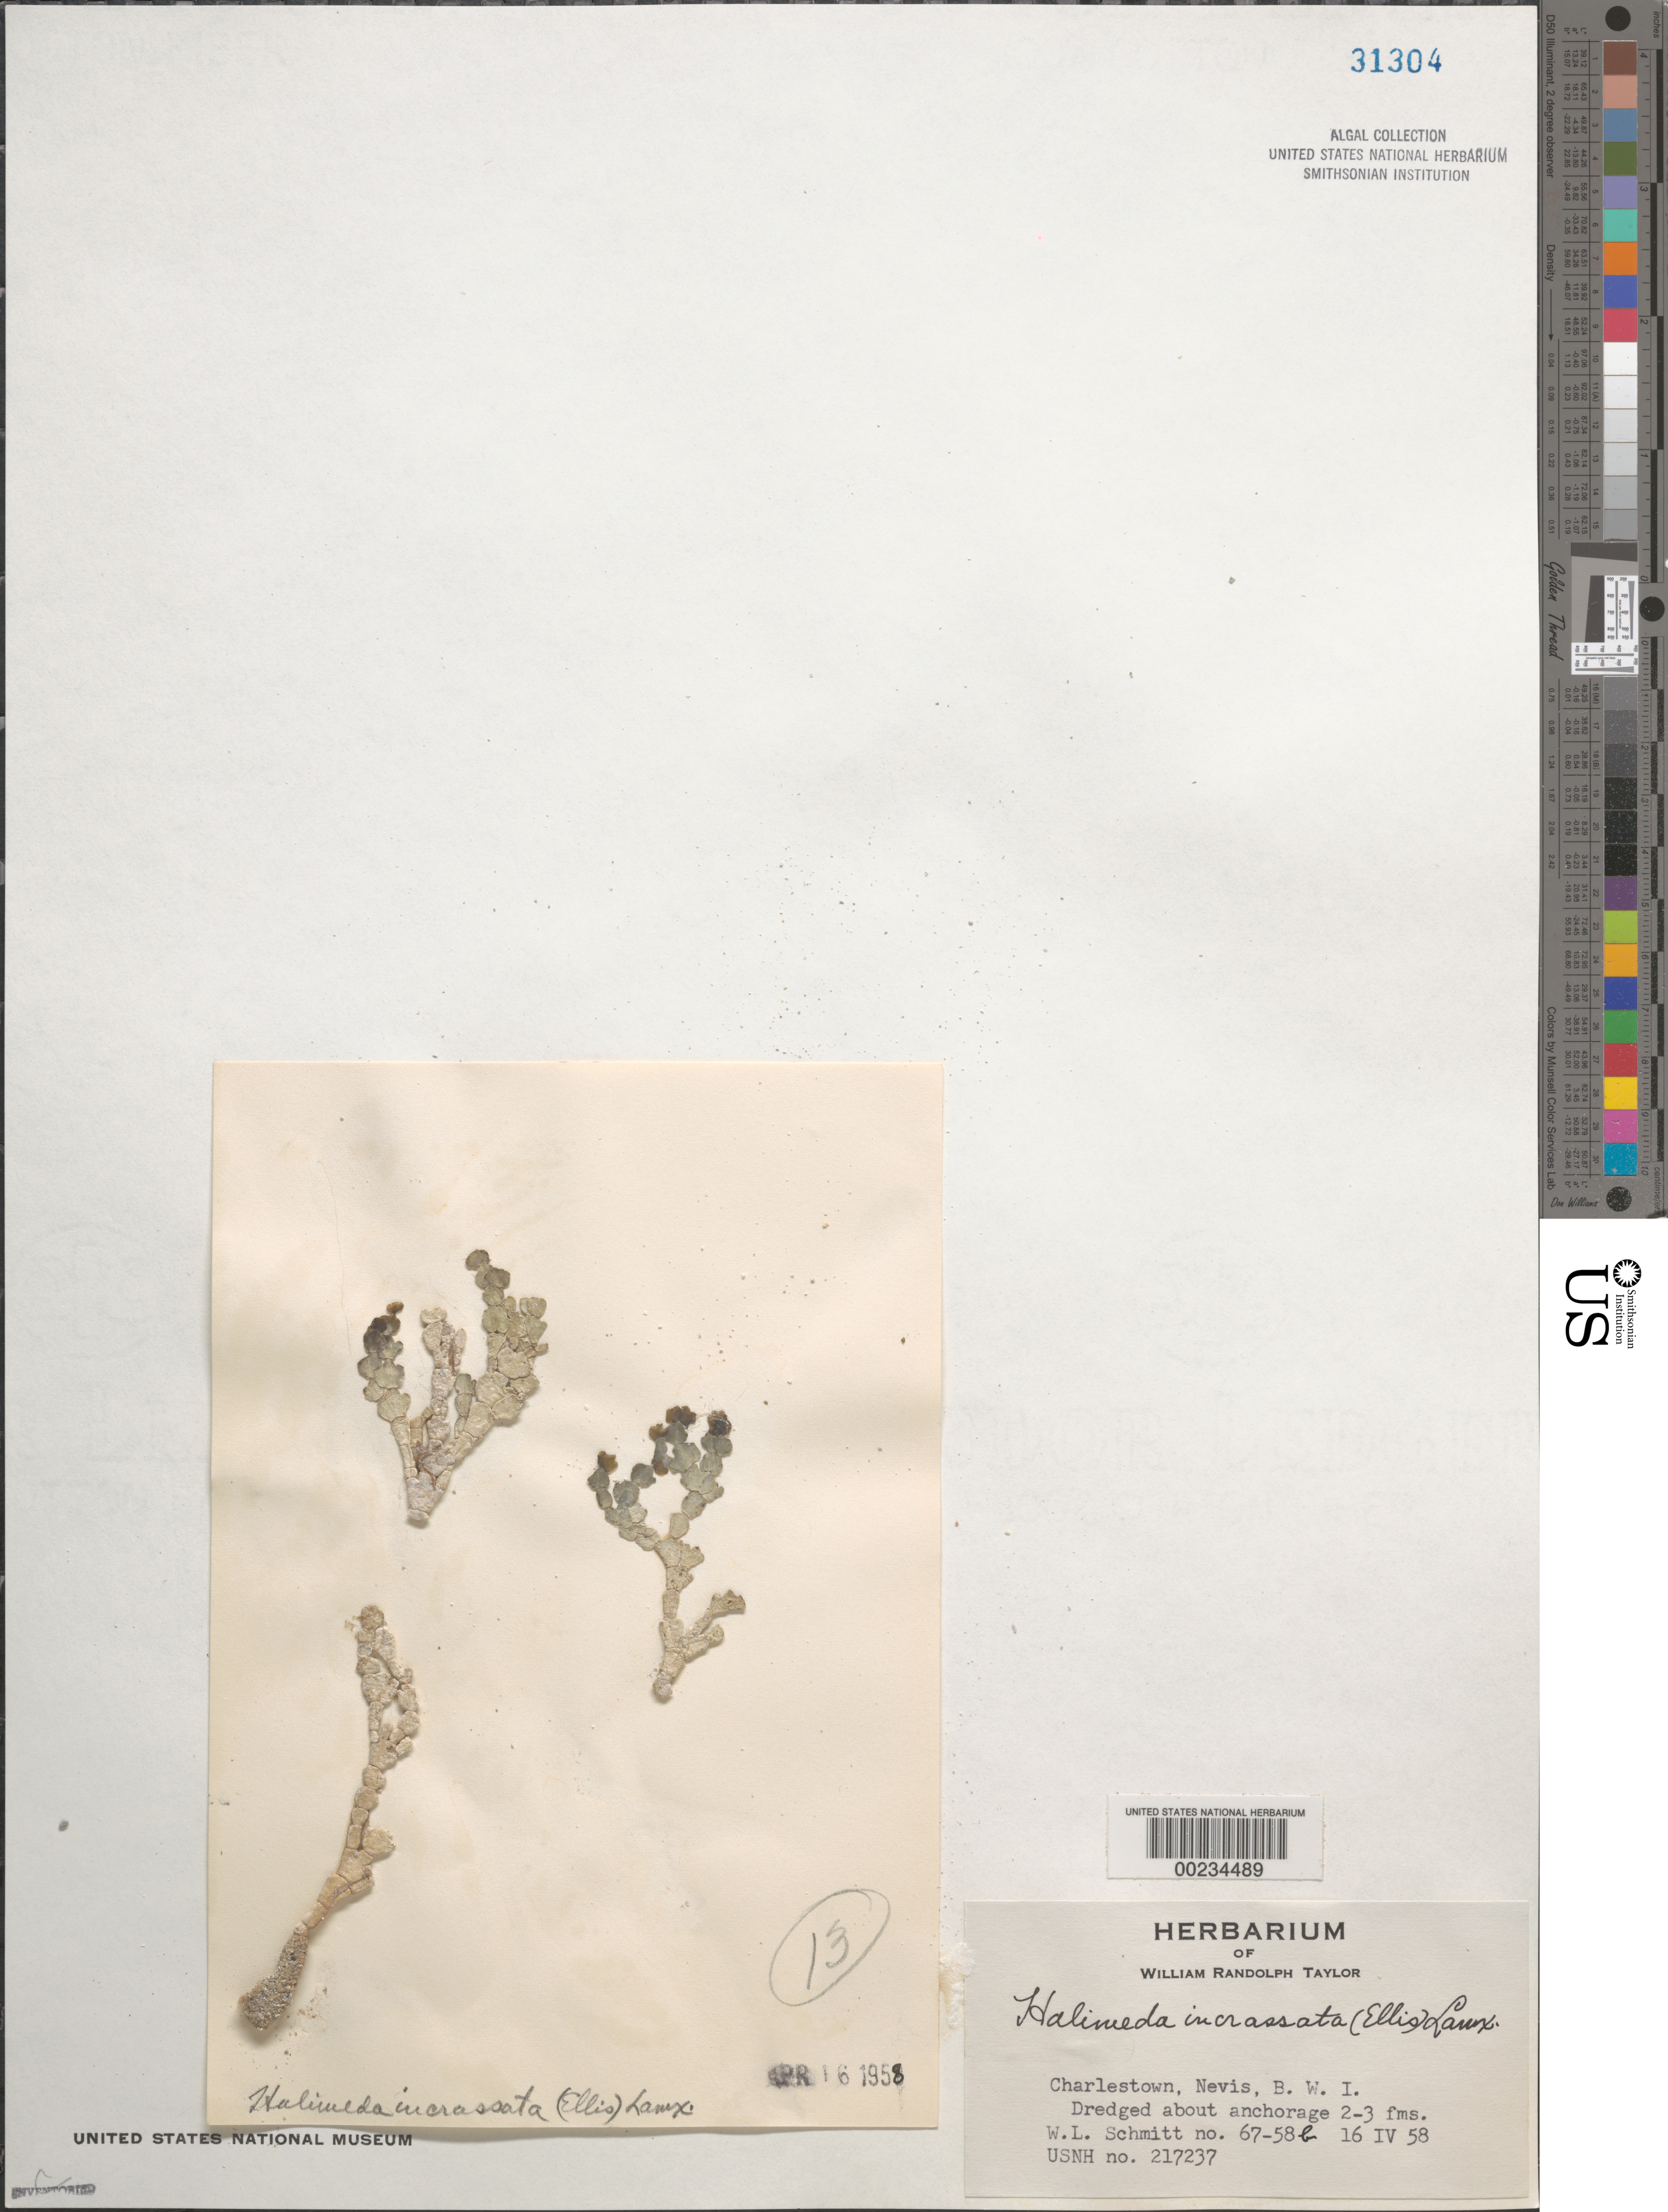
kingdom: Plantae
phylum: Chlorophyta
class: Ulvophyceae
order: Bryopsidales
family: Halimedaceae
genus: Halimeda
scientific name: Halimeda incrassata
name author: (J. Ellis) J.V.Lamouroux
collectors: W. L. Schmitt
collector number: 67-58b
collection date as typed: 16 Apr 1958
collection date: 1958-04-16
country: St. Christopher-Nevis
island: Nevis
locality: Charlestown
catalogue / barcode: US 31304